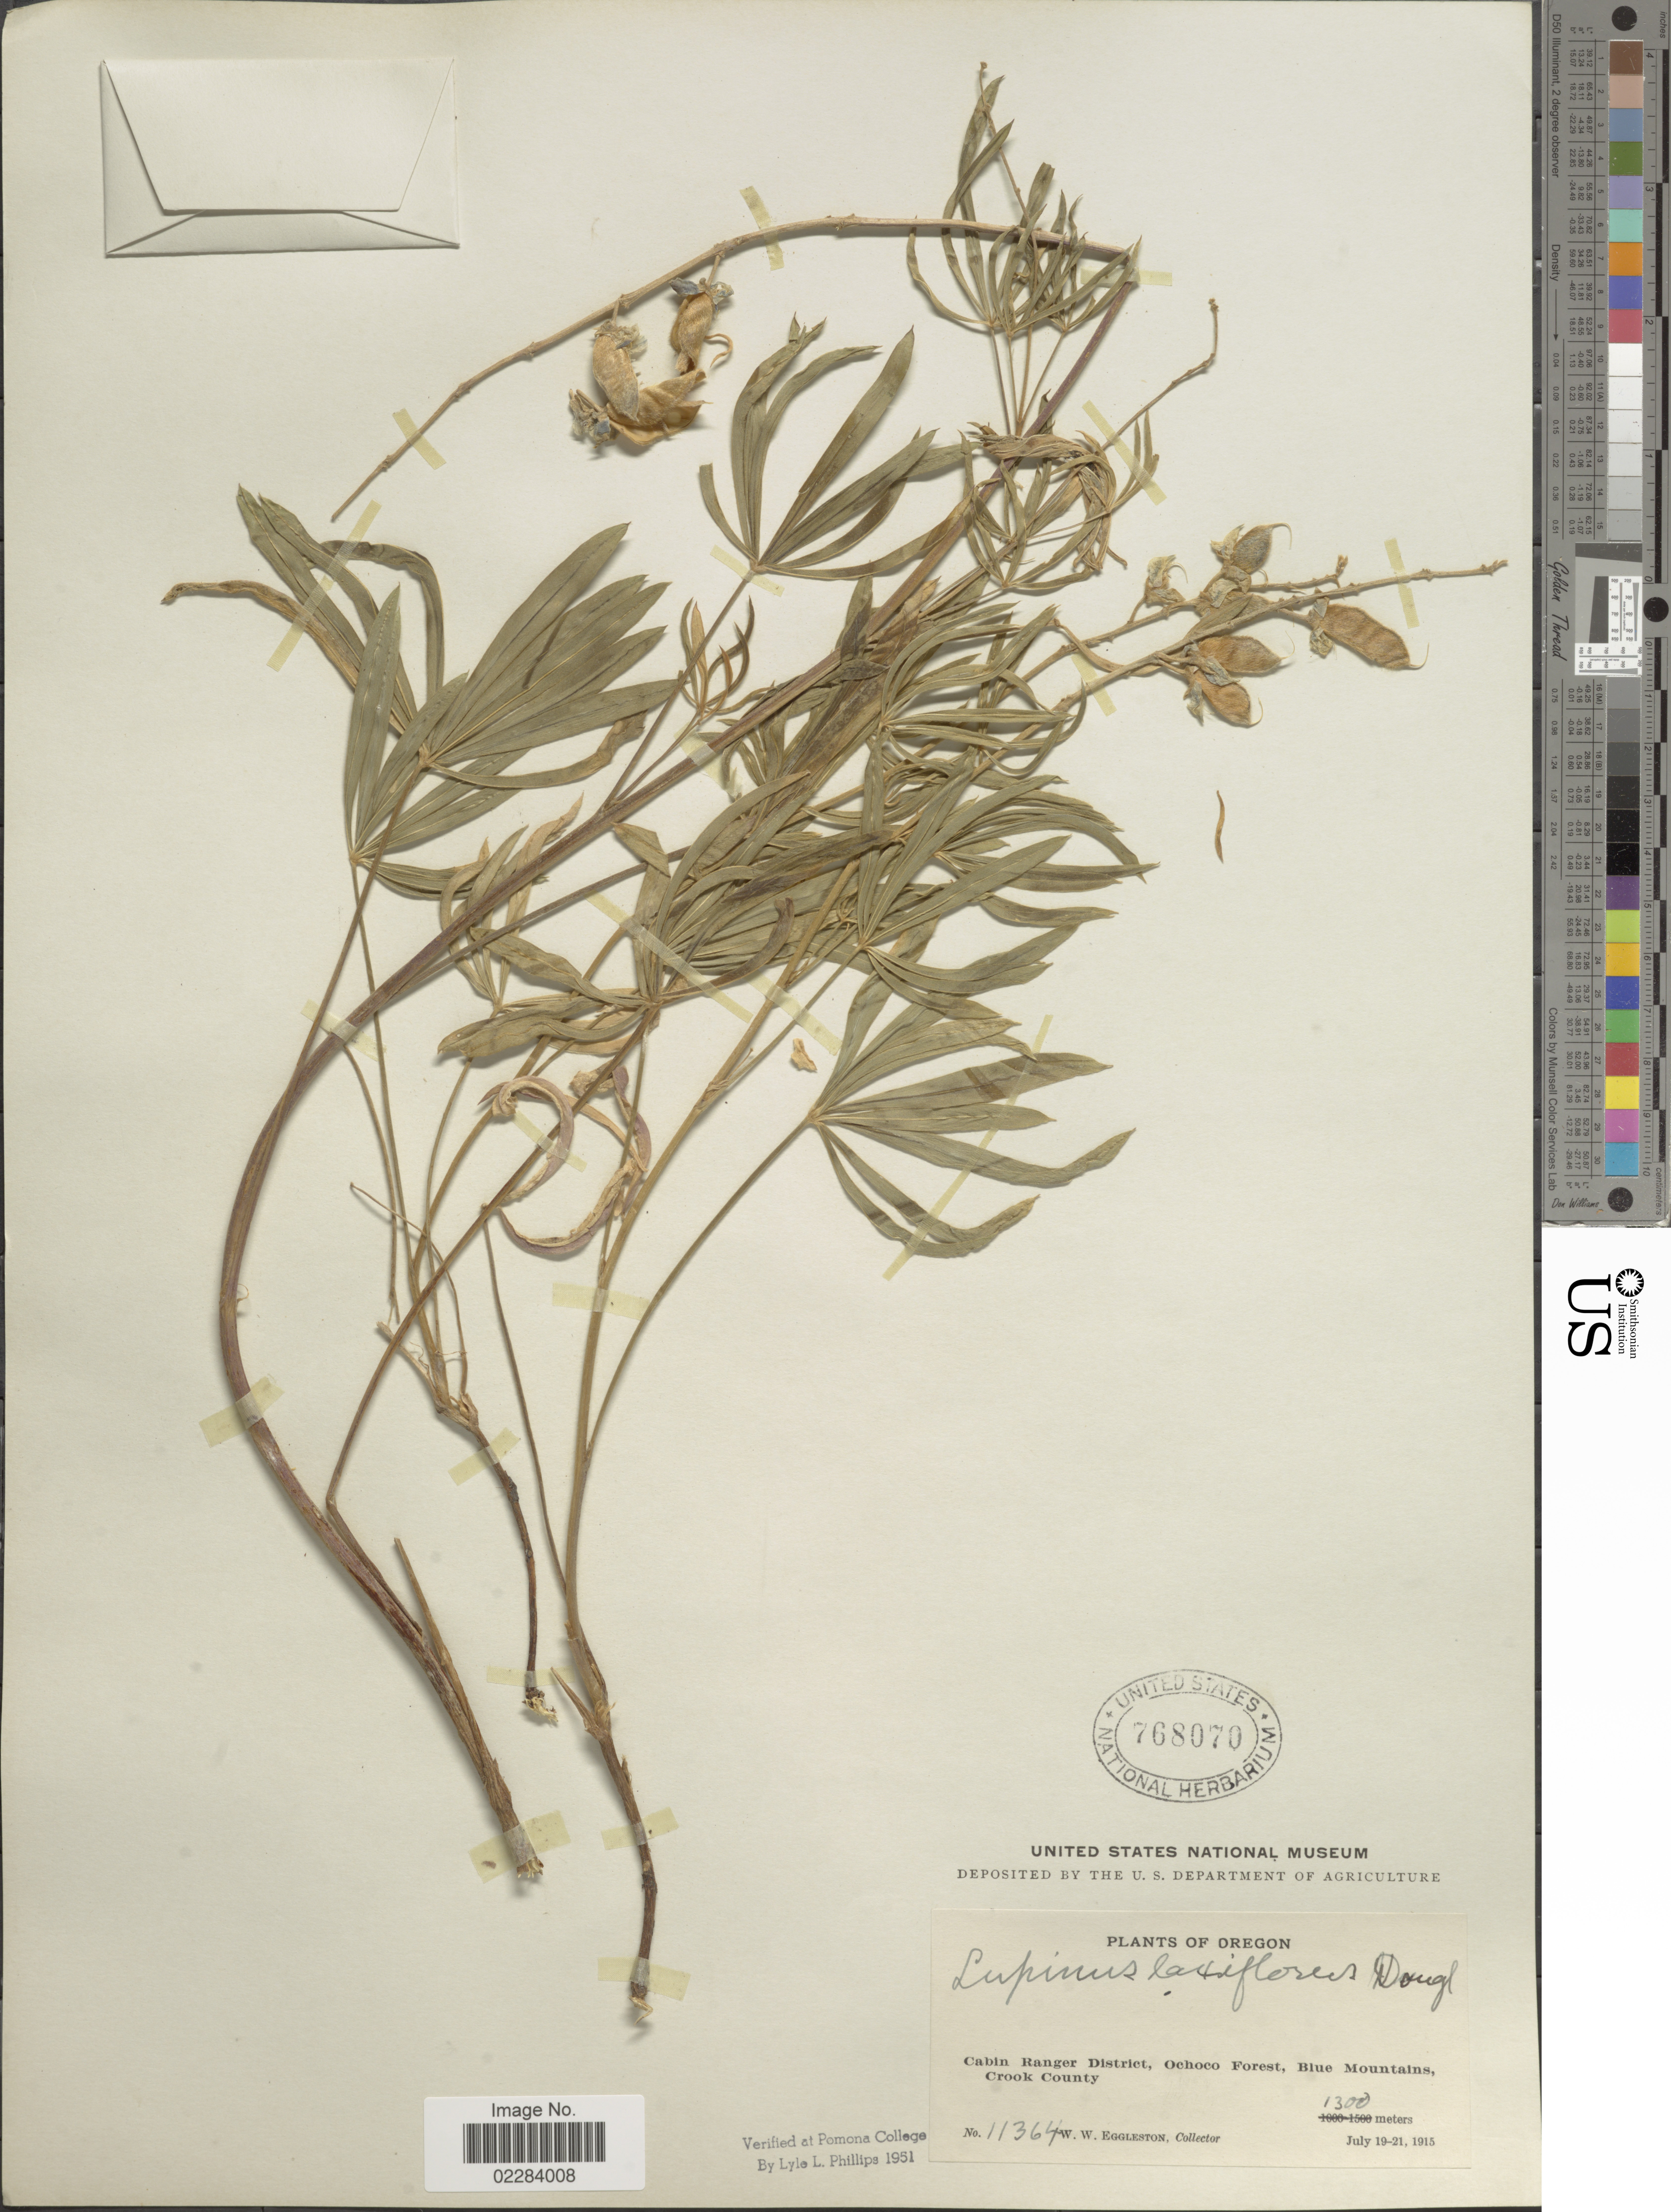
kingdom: Plantae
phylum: Tracheophyta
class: Magnoliopsida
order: Fabales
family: Fabaceae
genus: Lupinus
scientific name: Lupinus arbustus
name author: Lindl.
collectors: W. W. Eggleston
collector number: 11364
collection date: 1915-07-19/1915-07-21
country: United States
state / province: Oregon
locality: Cabin Ranger District, Ochoco Forest, Blue Mountains, Crook County.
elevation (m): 1300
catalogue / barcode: US 768070